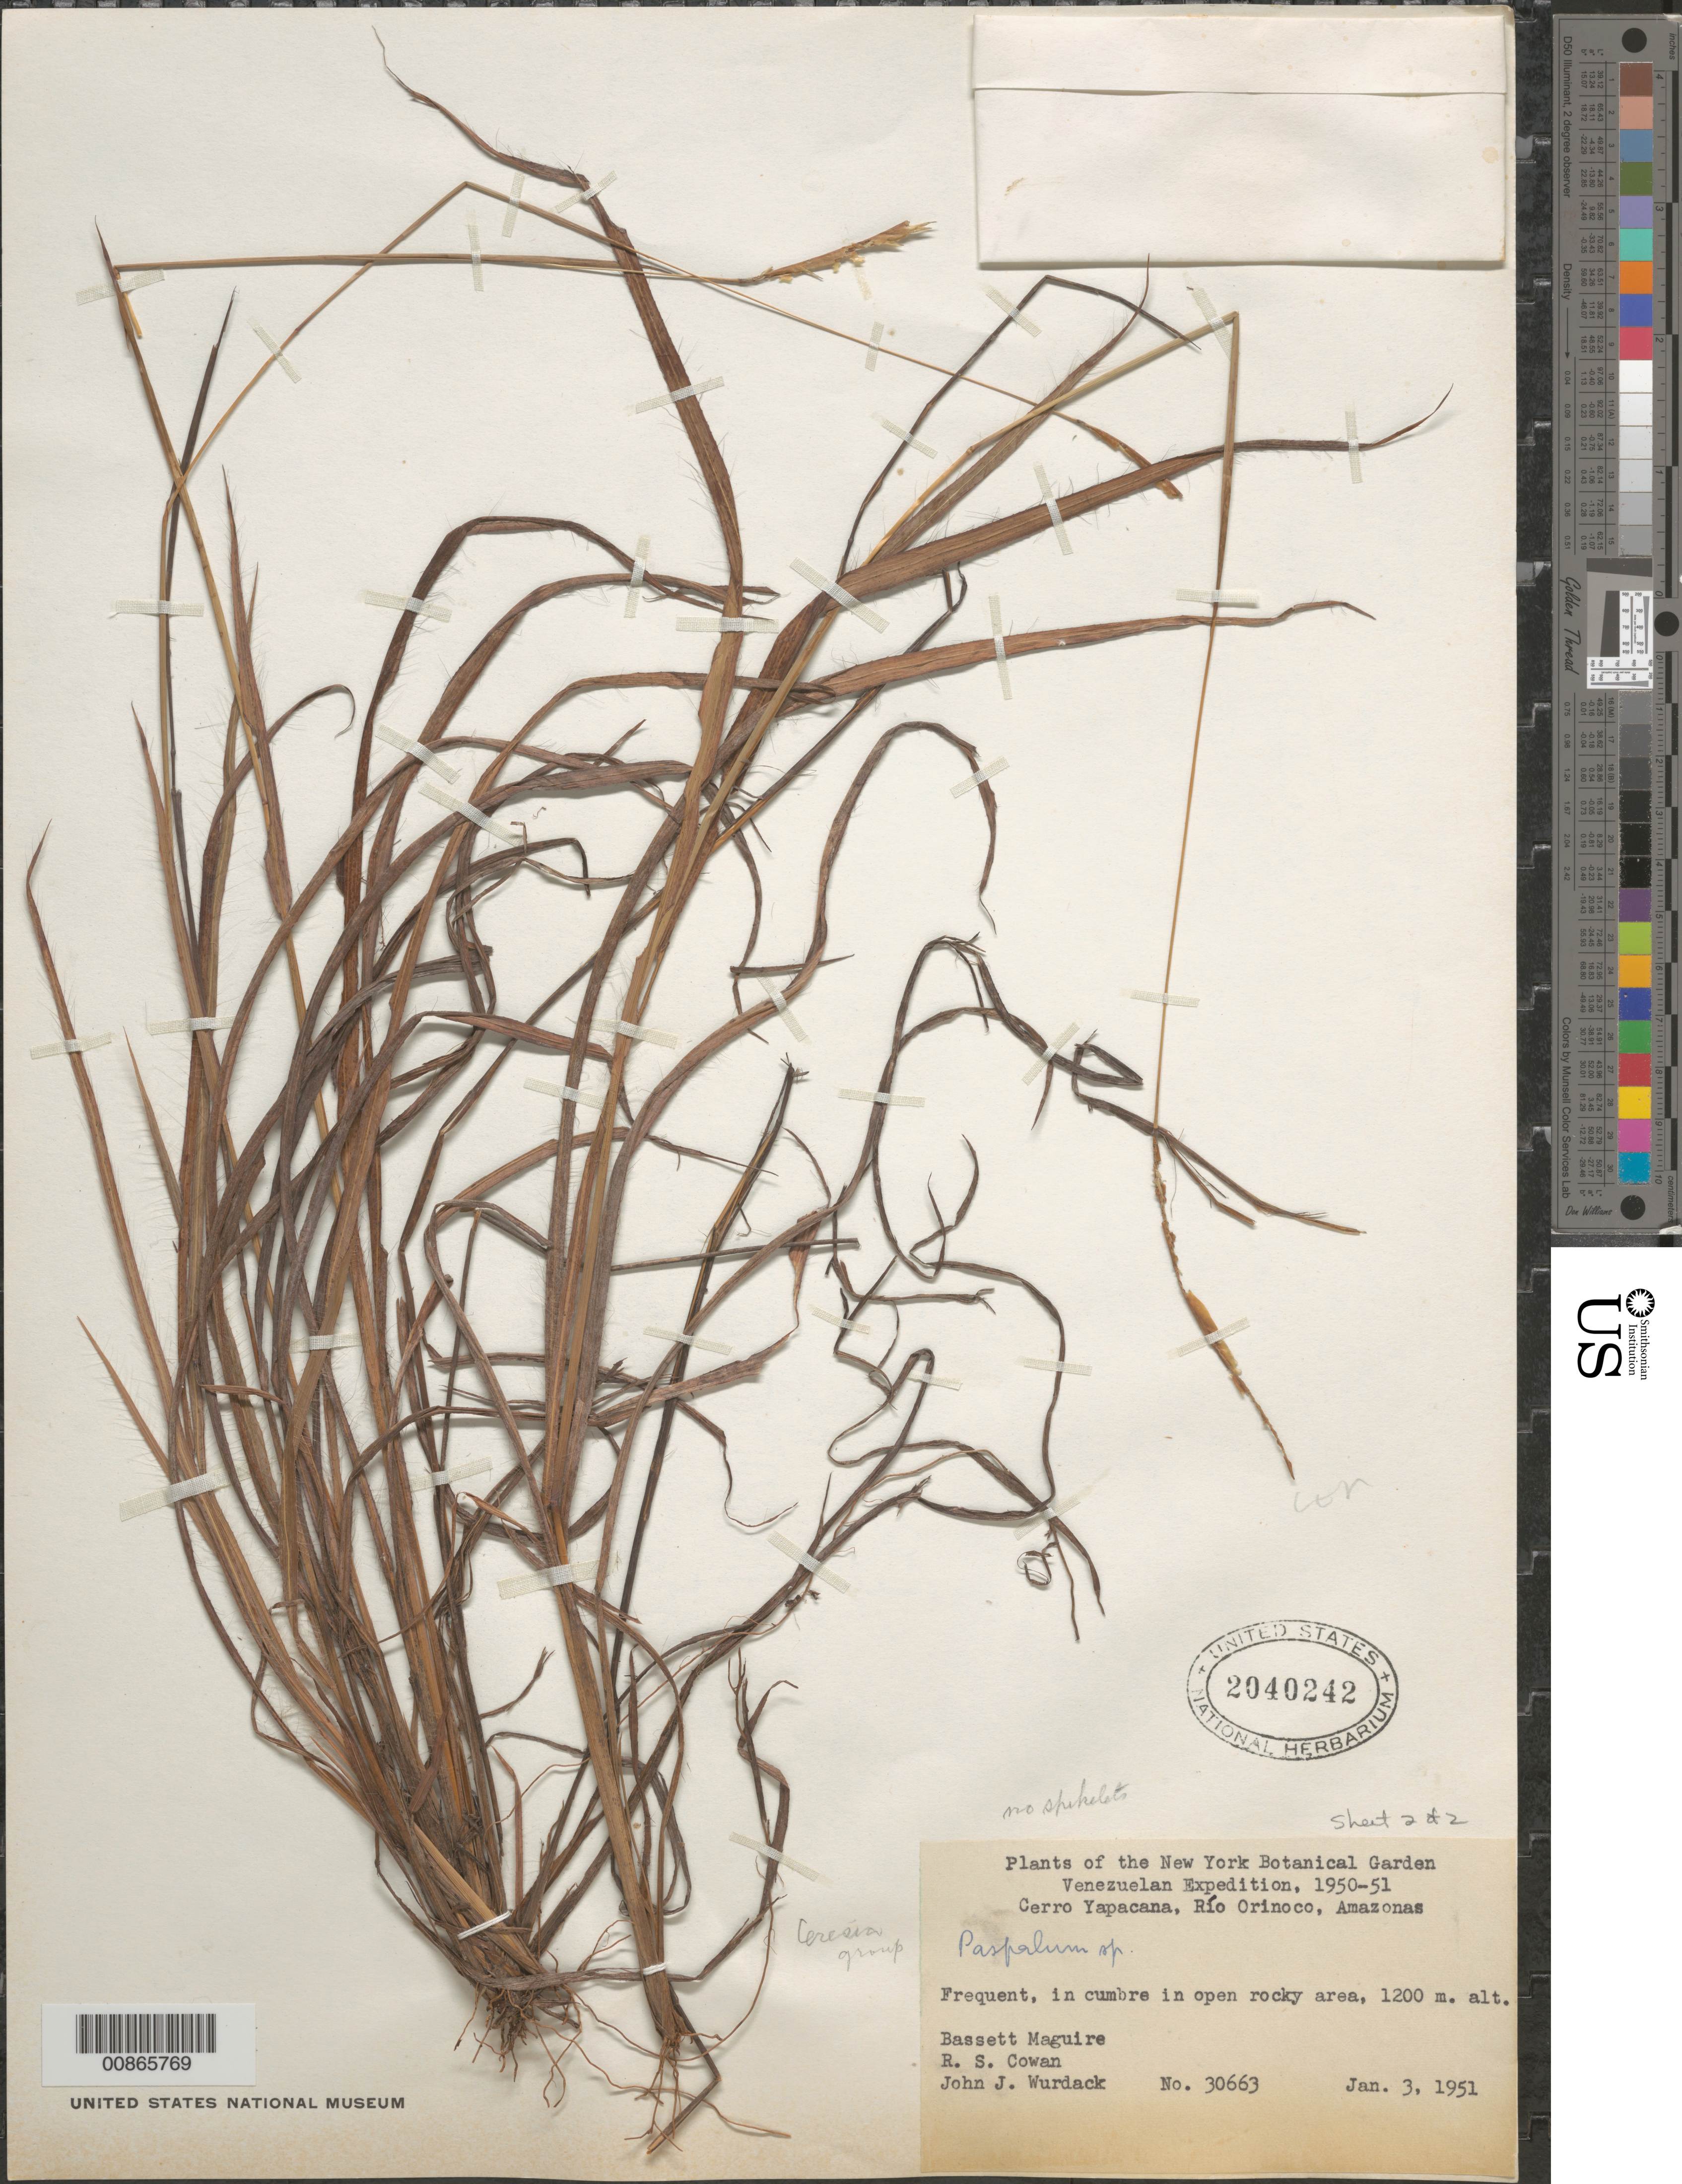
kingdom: Plantae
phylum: Tracheophyta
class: Liliopsida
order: Poales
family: Poaceae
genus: Paspalum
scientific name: Paspalum sp.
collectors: B. Maguire, R. S. Cowan & J. J. Wurdack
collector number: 30663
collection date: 1951-01-03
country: Venezuela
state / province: Amazonas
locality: New York Botanical Garden Venezuelan Expedition, 1950-51. Cerro Yapacana, Río Orinoco. Frequent, in cumbre in open rocky area.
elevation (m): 1200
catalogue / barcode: US 2040242